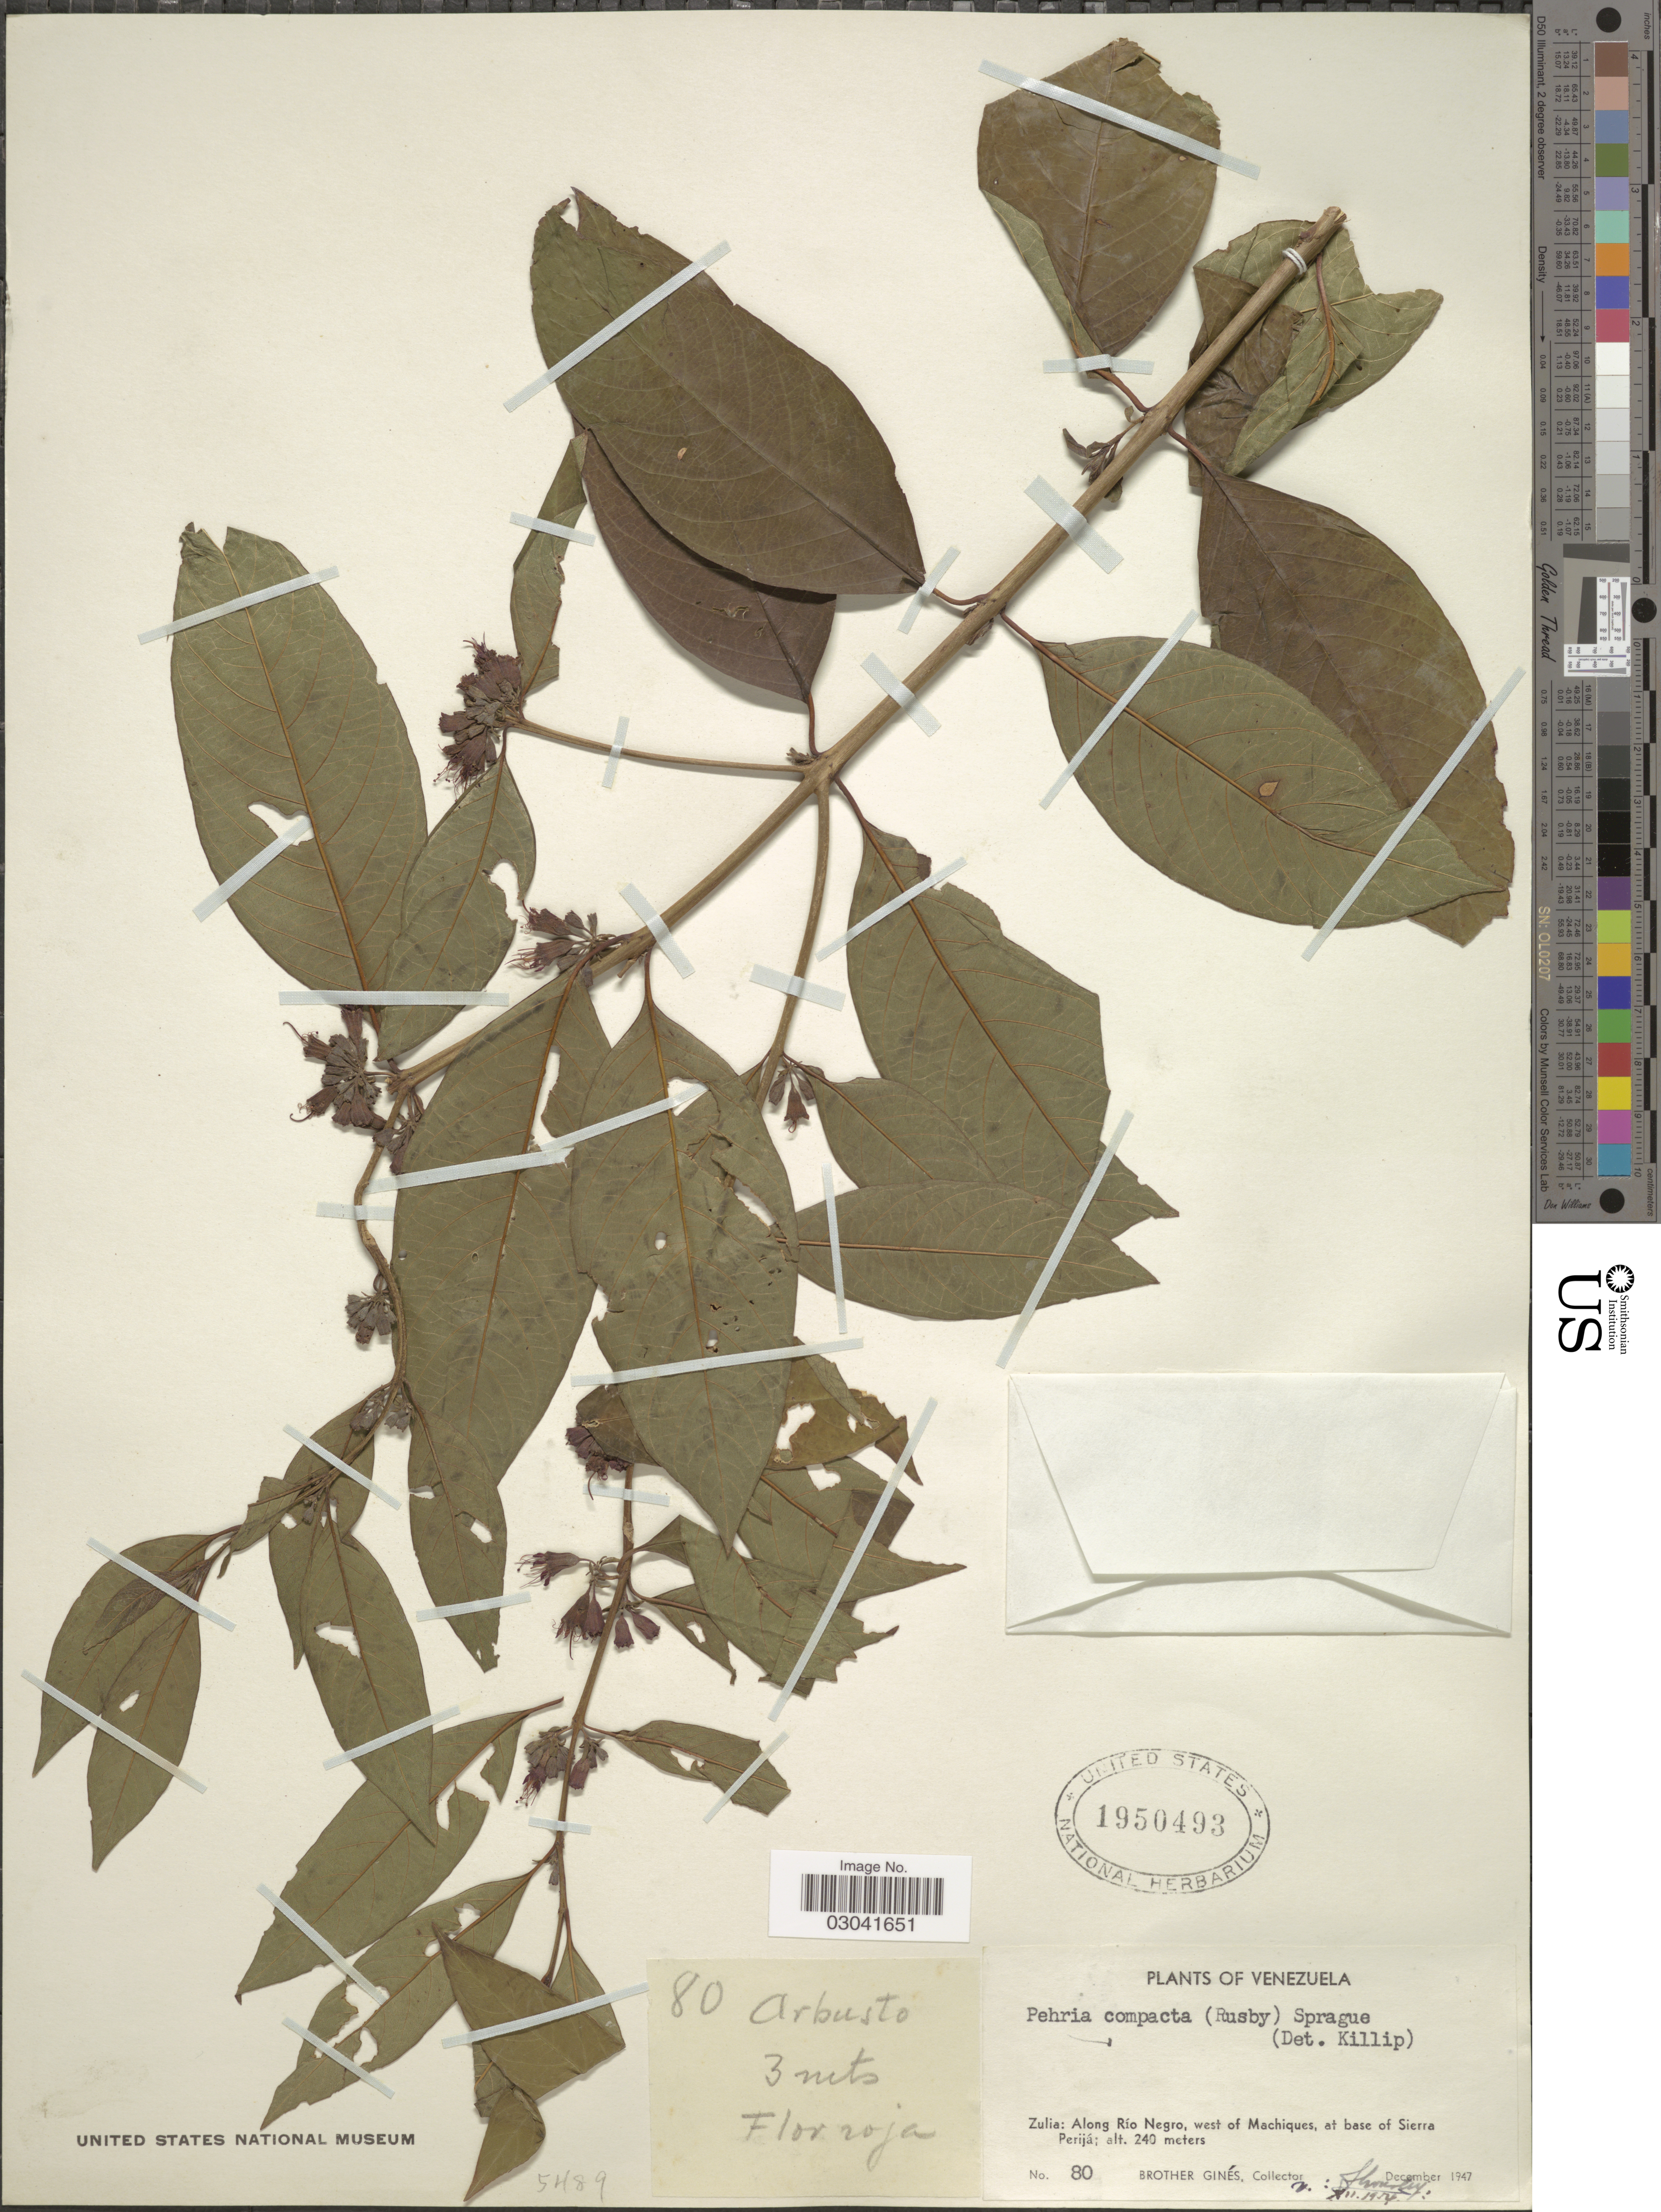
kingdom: Plantae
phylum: Tracheophyta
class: Magnoliopsida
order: Myrtales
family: Lythraceae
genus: Pehria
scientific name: Pehria compacta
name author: Sprague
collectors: Bro. Gines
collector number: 80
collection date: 1947-12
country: Venezuela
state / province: Zulia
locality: Along Río Negro, west of Machiques, at base of Sierra Perijá.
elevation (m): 240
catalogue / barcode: US 1950493